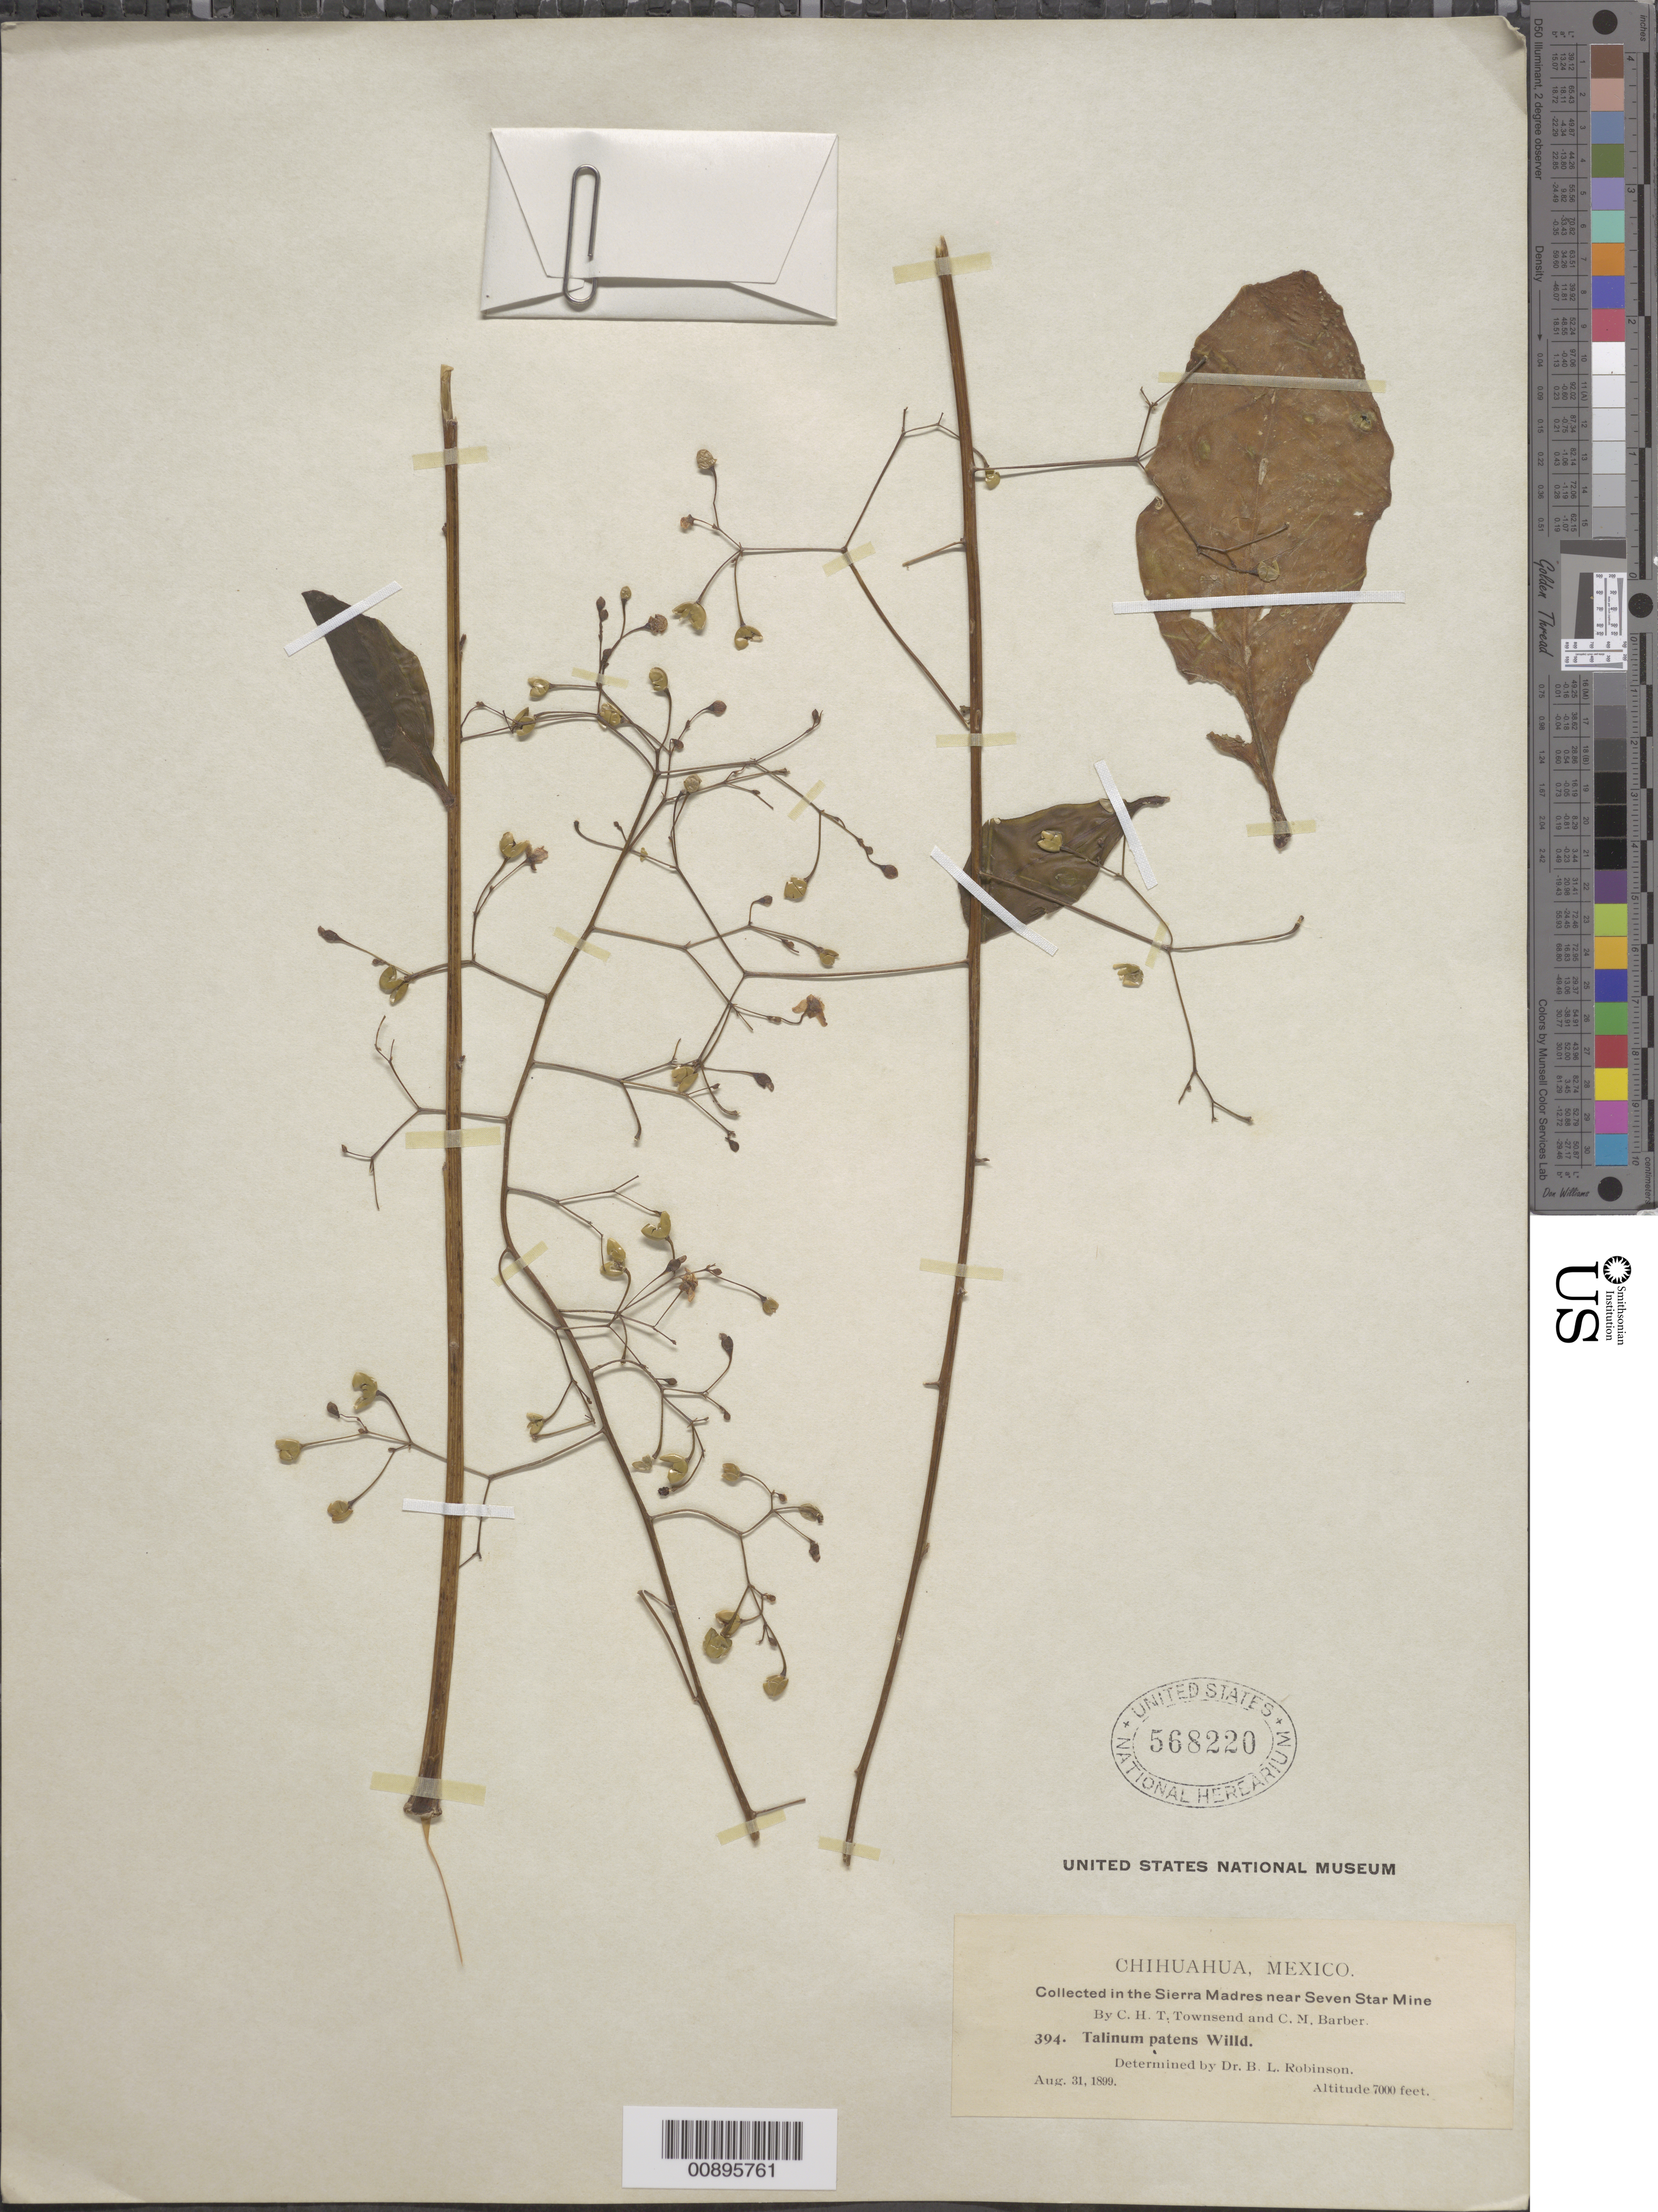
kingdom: Plantae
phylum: Tracheophyta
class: Magnoliopsida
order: Caryophyllales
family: Talinaceae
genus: Talinum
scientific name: Talinum patens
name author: (L.) Willd.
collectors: C. H. T. Townsend & C. Barber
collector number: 394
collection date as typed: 31 Aug 1899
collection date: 1899-08-31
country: Mexico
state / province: Chihuahua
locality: Sierra Madre near Seven Star Mine, Chihuahua.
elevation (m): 2134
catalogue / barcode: US 568220